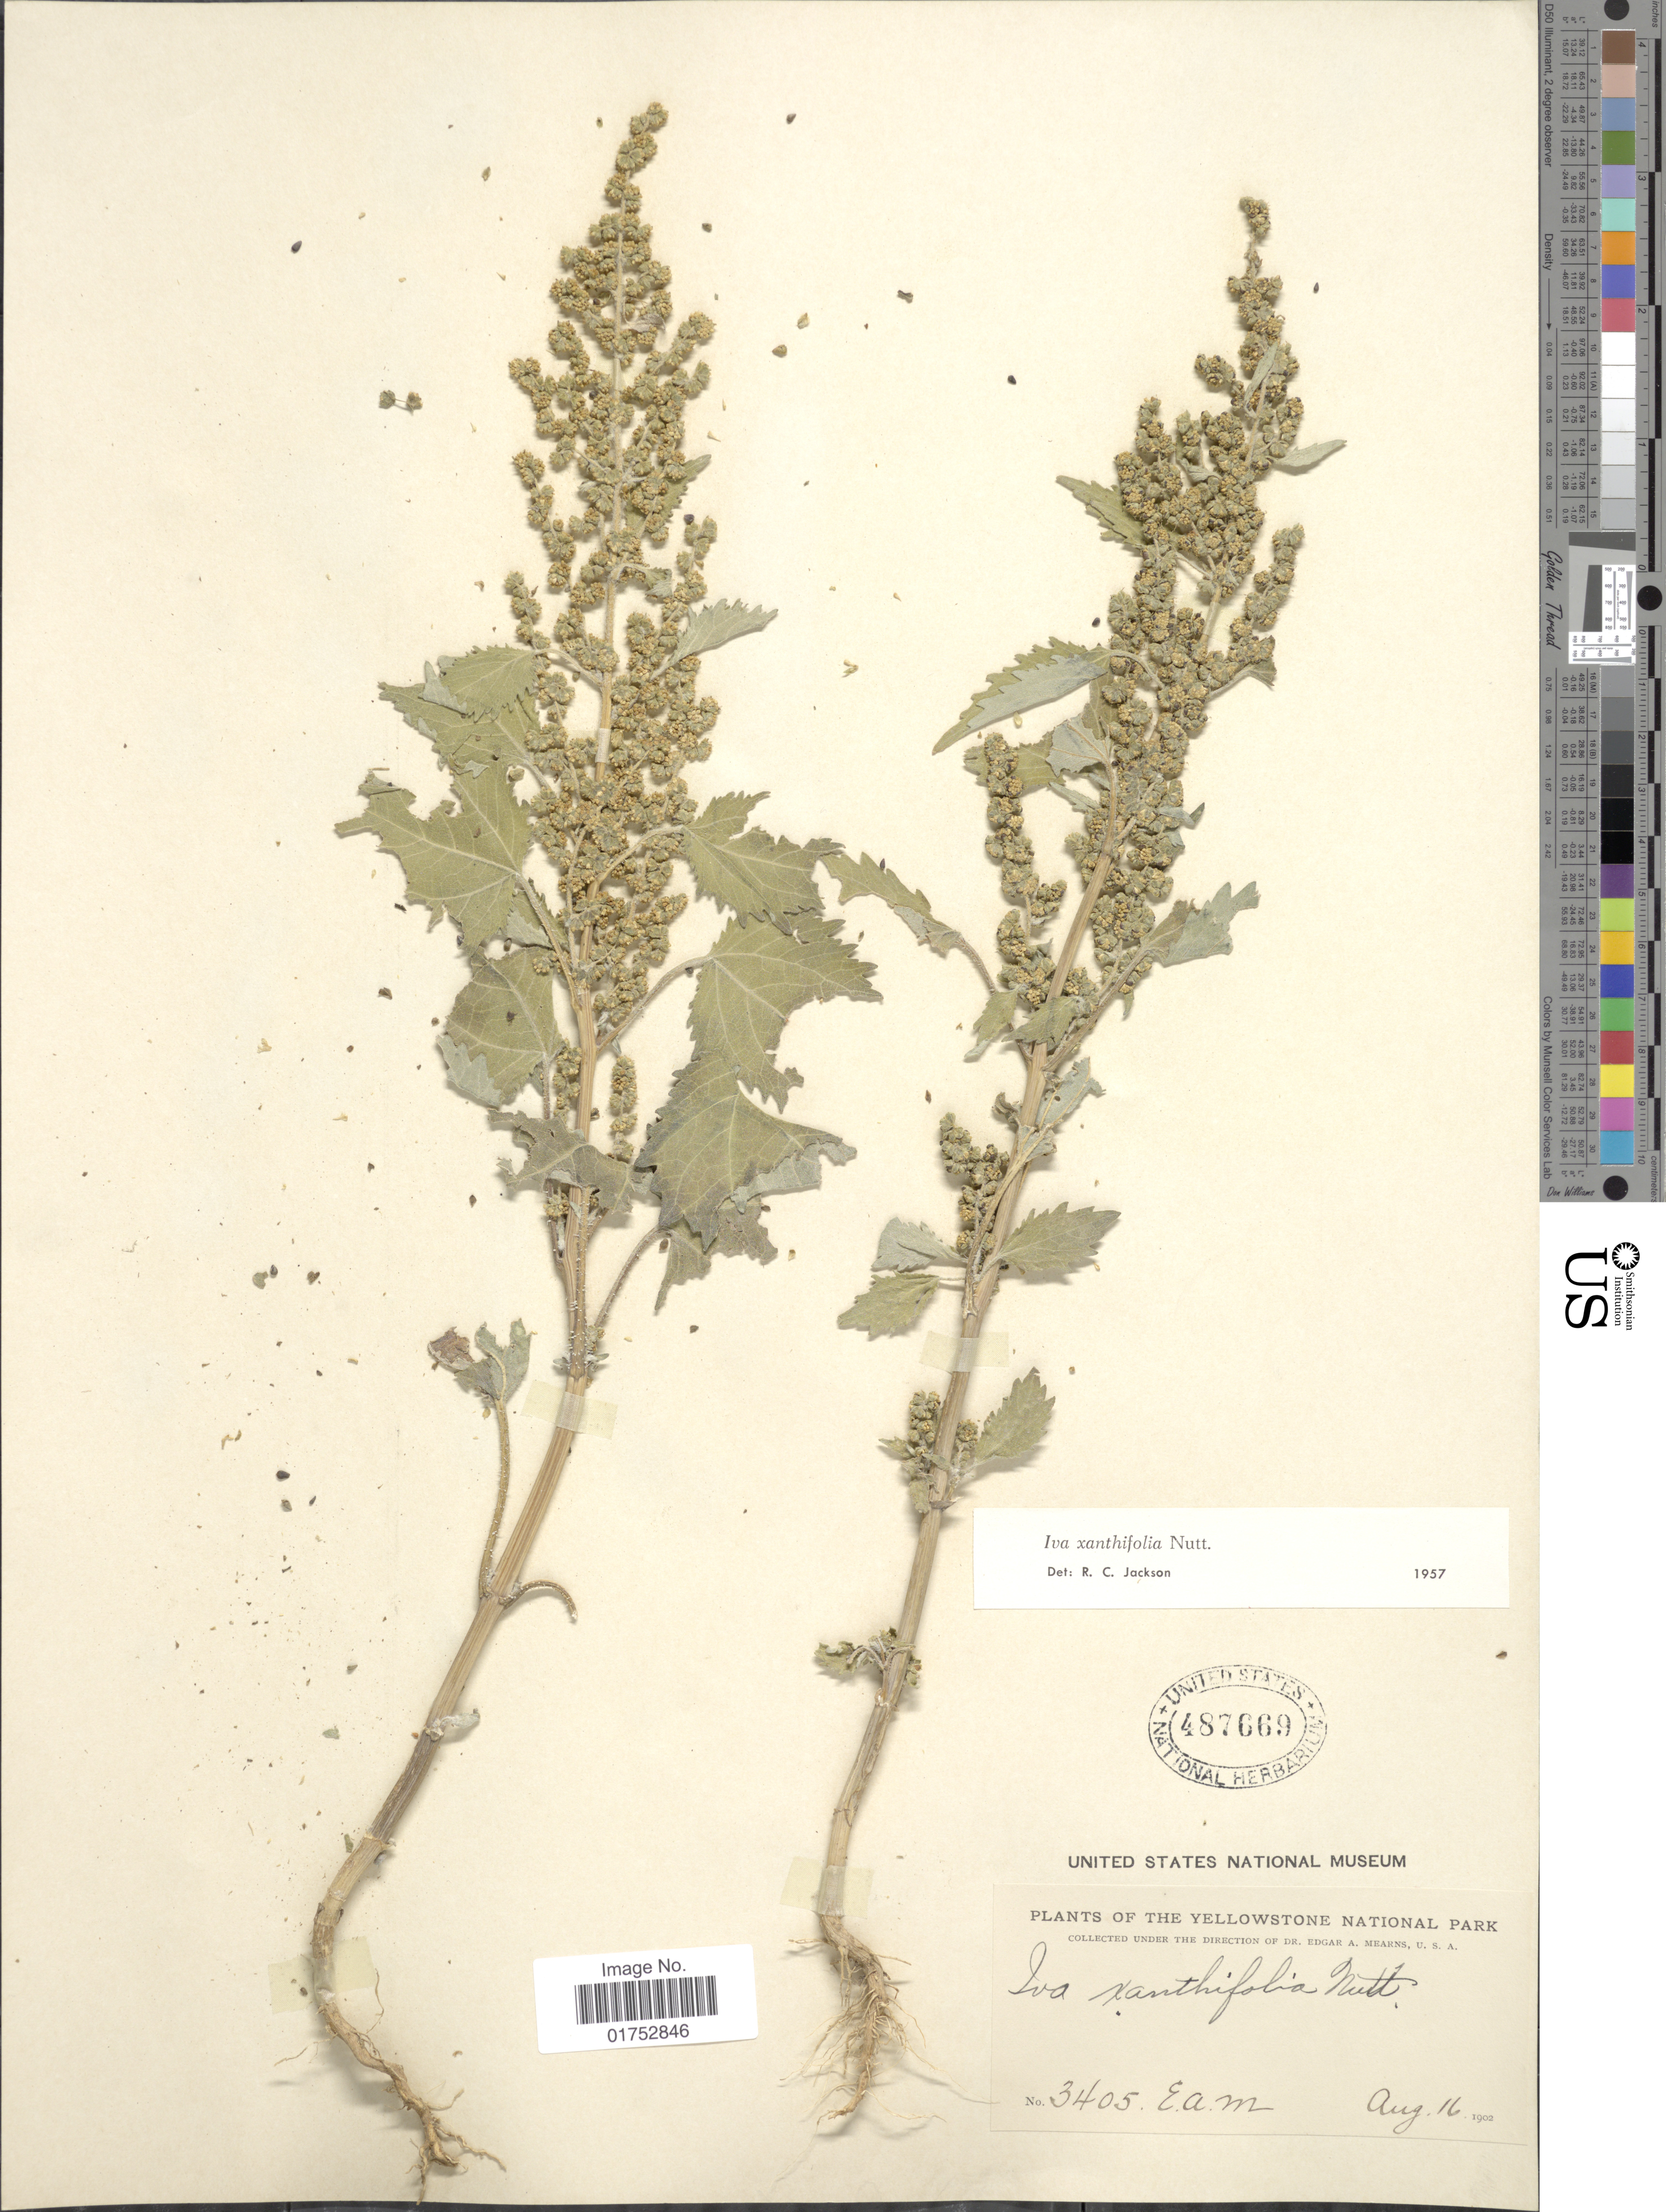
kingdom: Plantae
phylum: Tracheophyta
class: Magnoliopsida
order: Asterales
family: Asteraceae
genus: Iva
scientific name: Iva xanthifolia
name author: Nutt.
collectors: E. A. Mearns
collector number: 3405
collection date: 1902-08-16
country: United States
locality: Yellowstone National Park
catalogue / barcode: US 487669